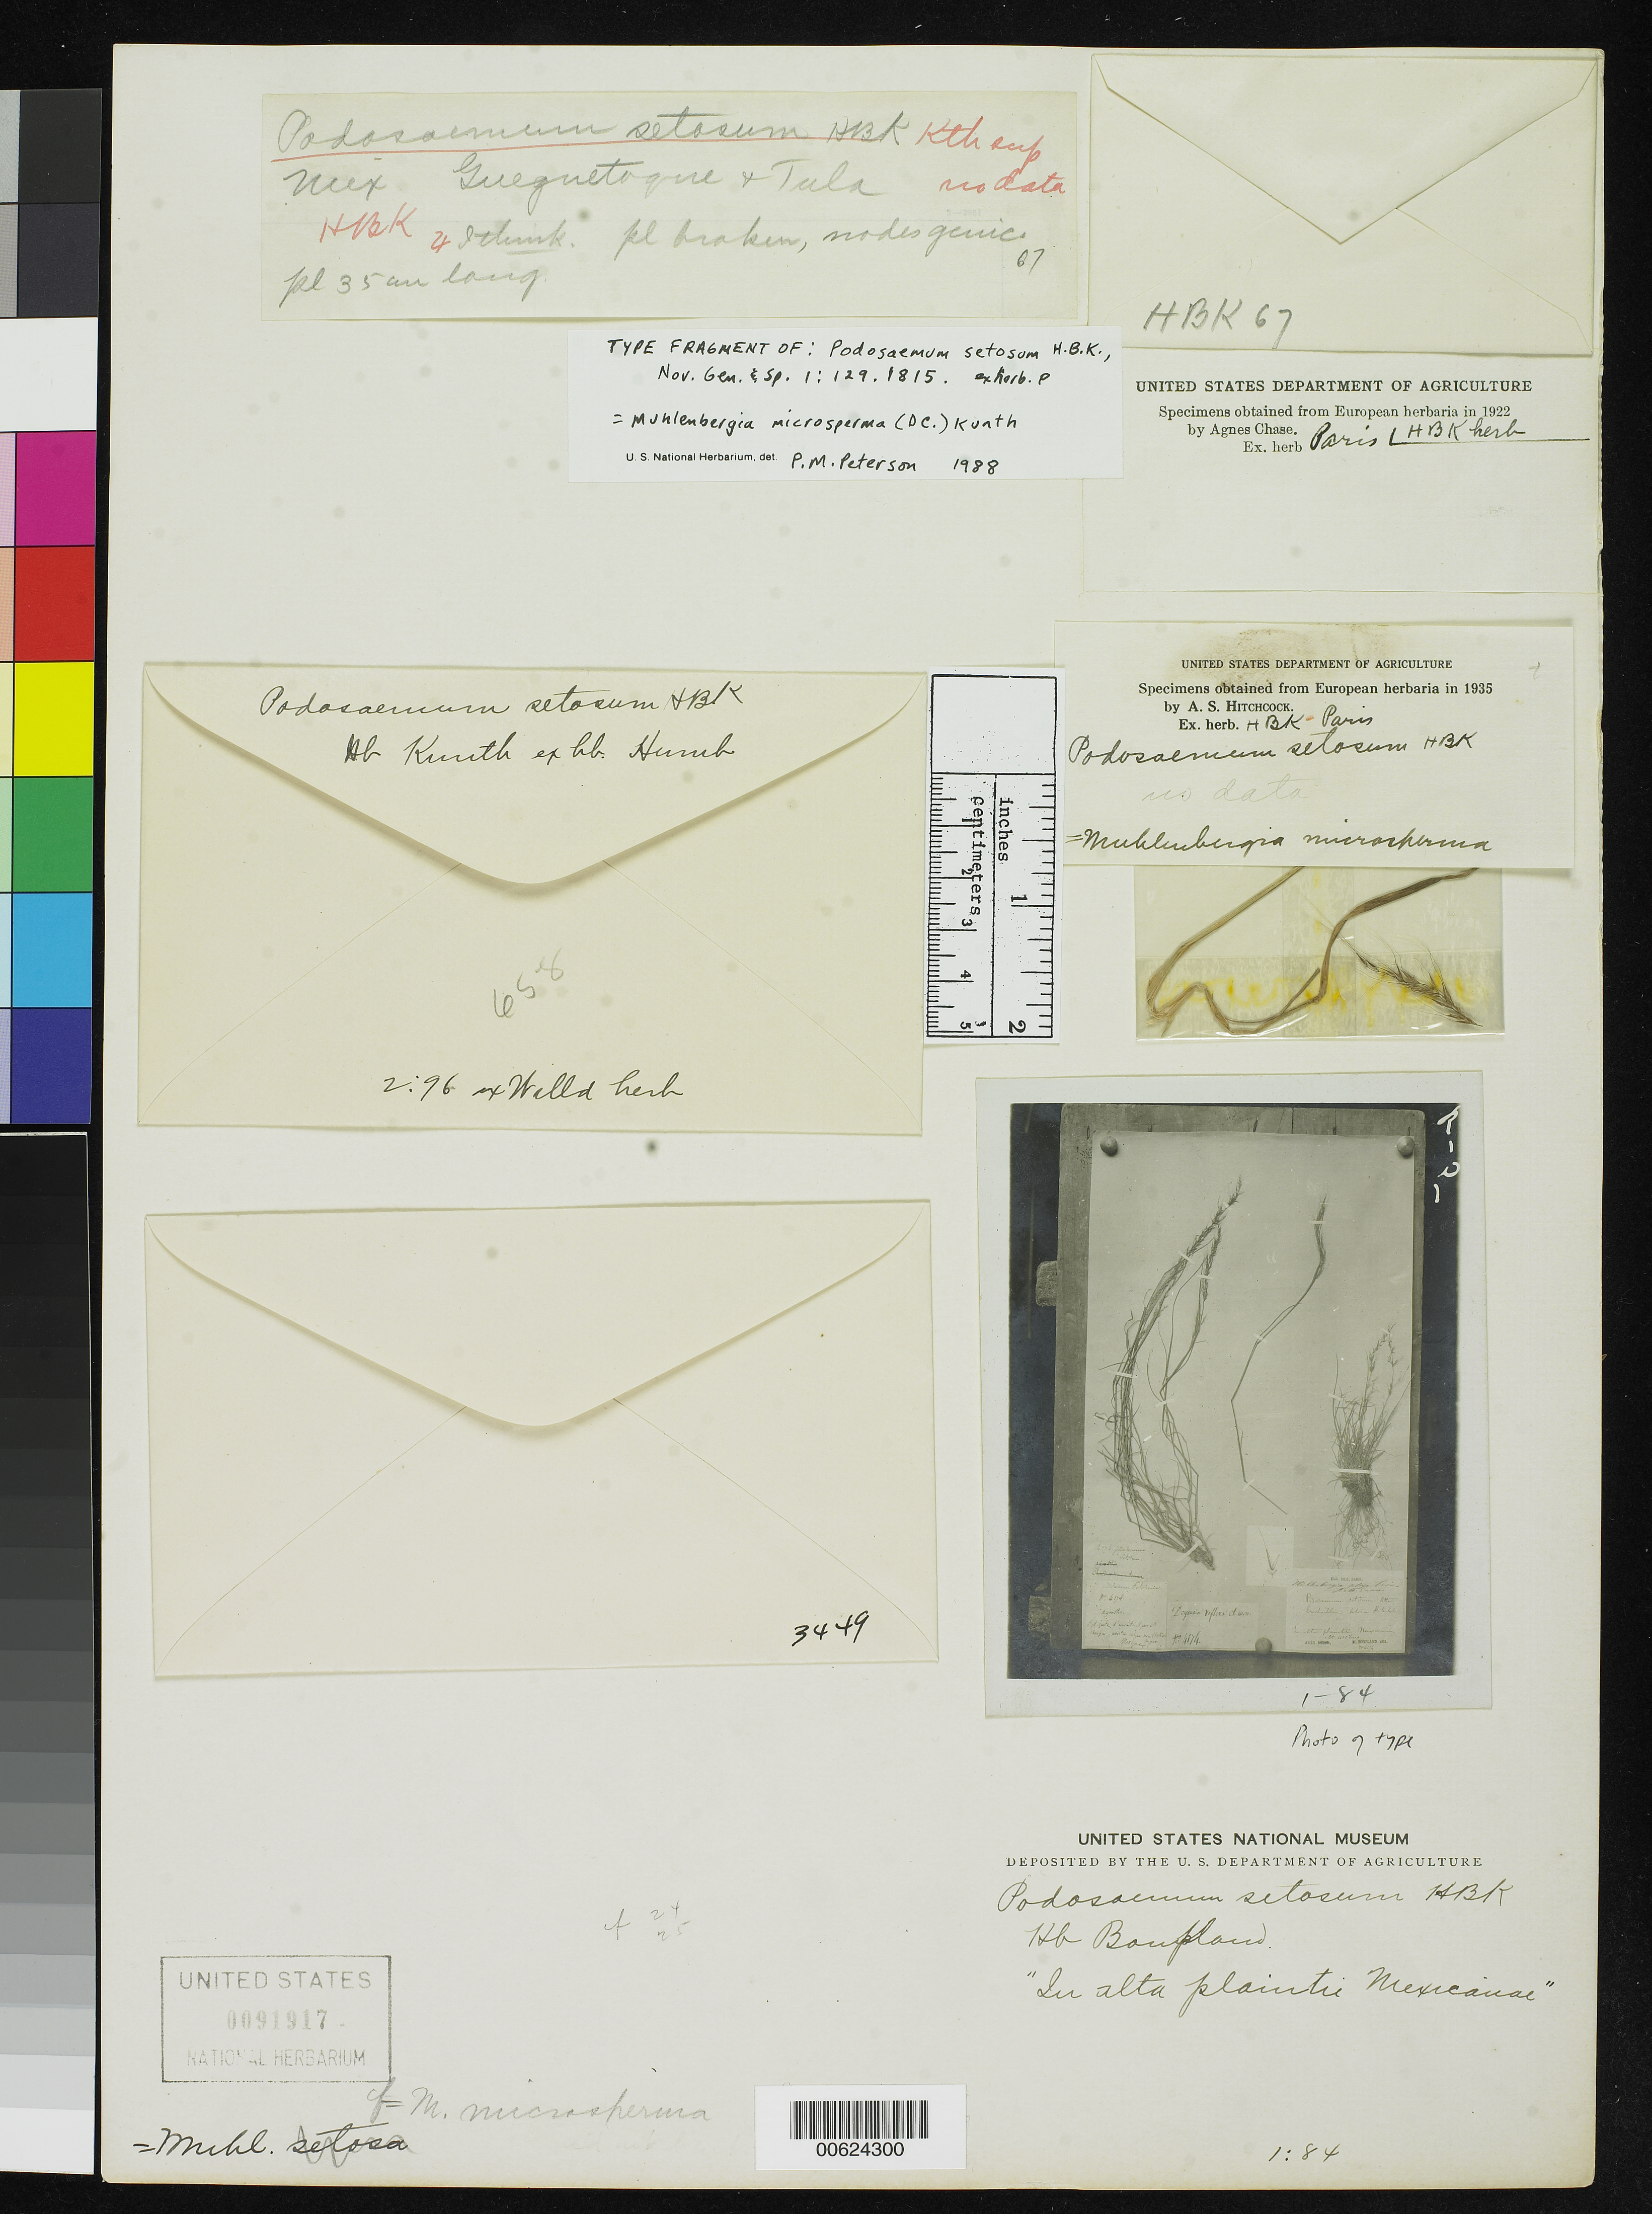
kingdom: Plantae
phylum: Tracheophyta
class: Liliopsida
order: Poales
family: Poaceae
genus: Podosemum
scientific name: Podosemum setosum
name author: Kunth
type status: Type Fragment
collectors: ex herb. Bonpland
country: Mexico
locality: Gueguetoque and Tula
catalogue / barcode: US 91917